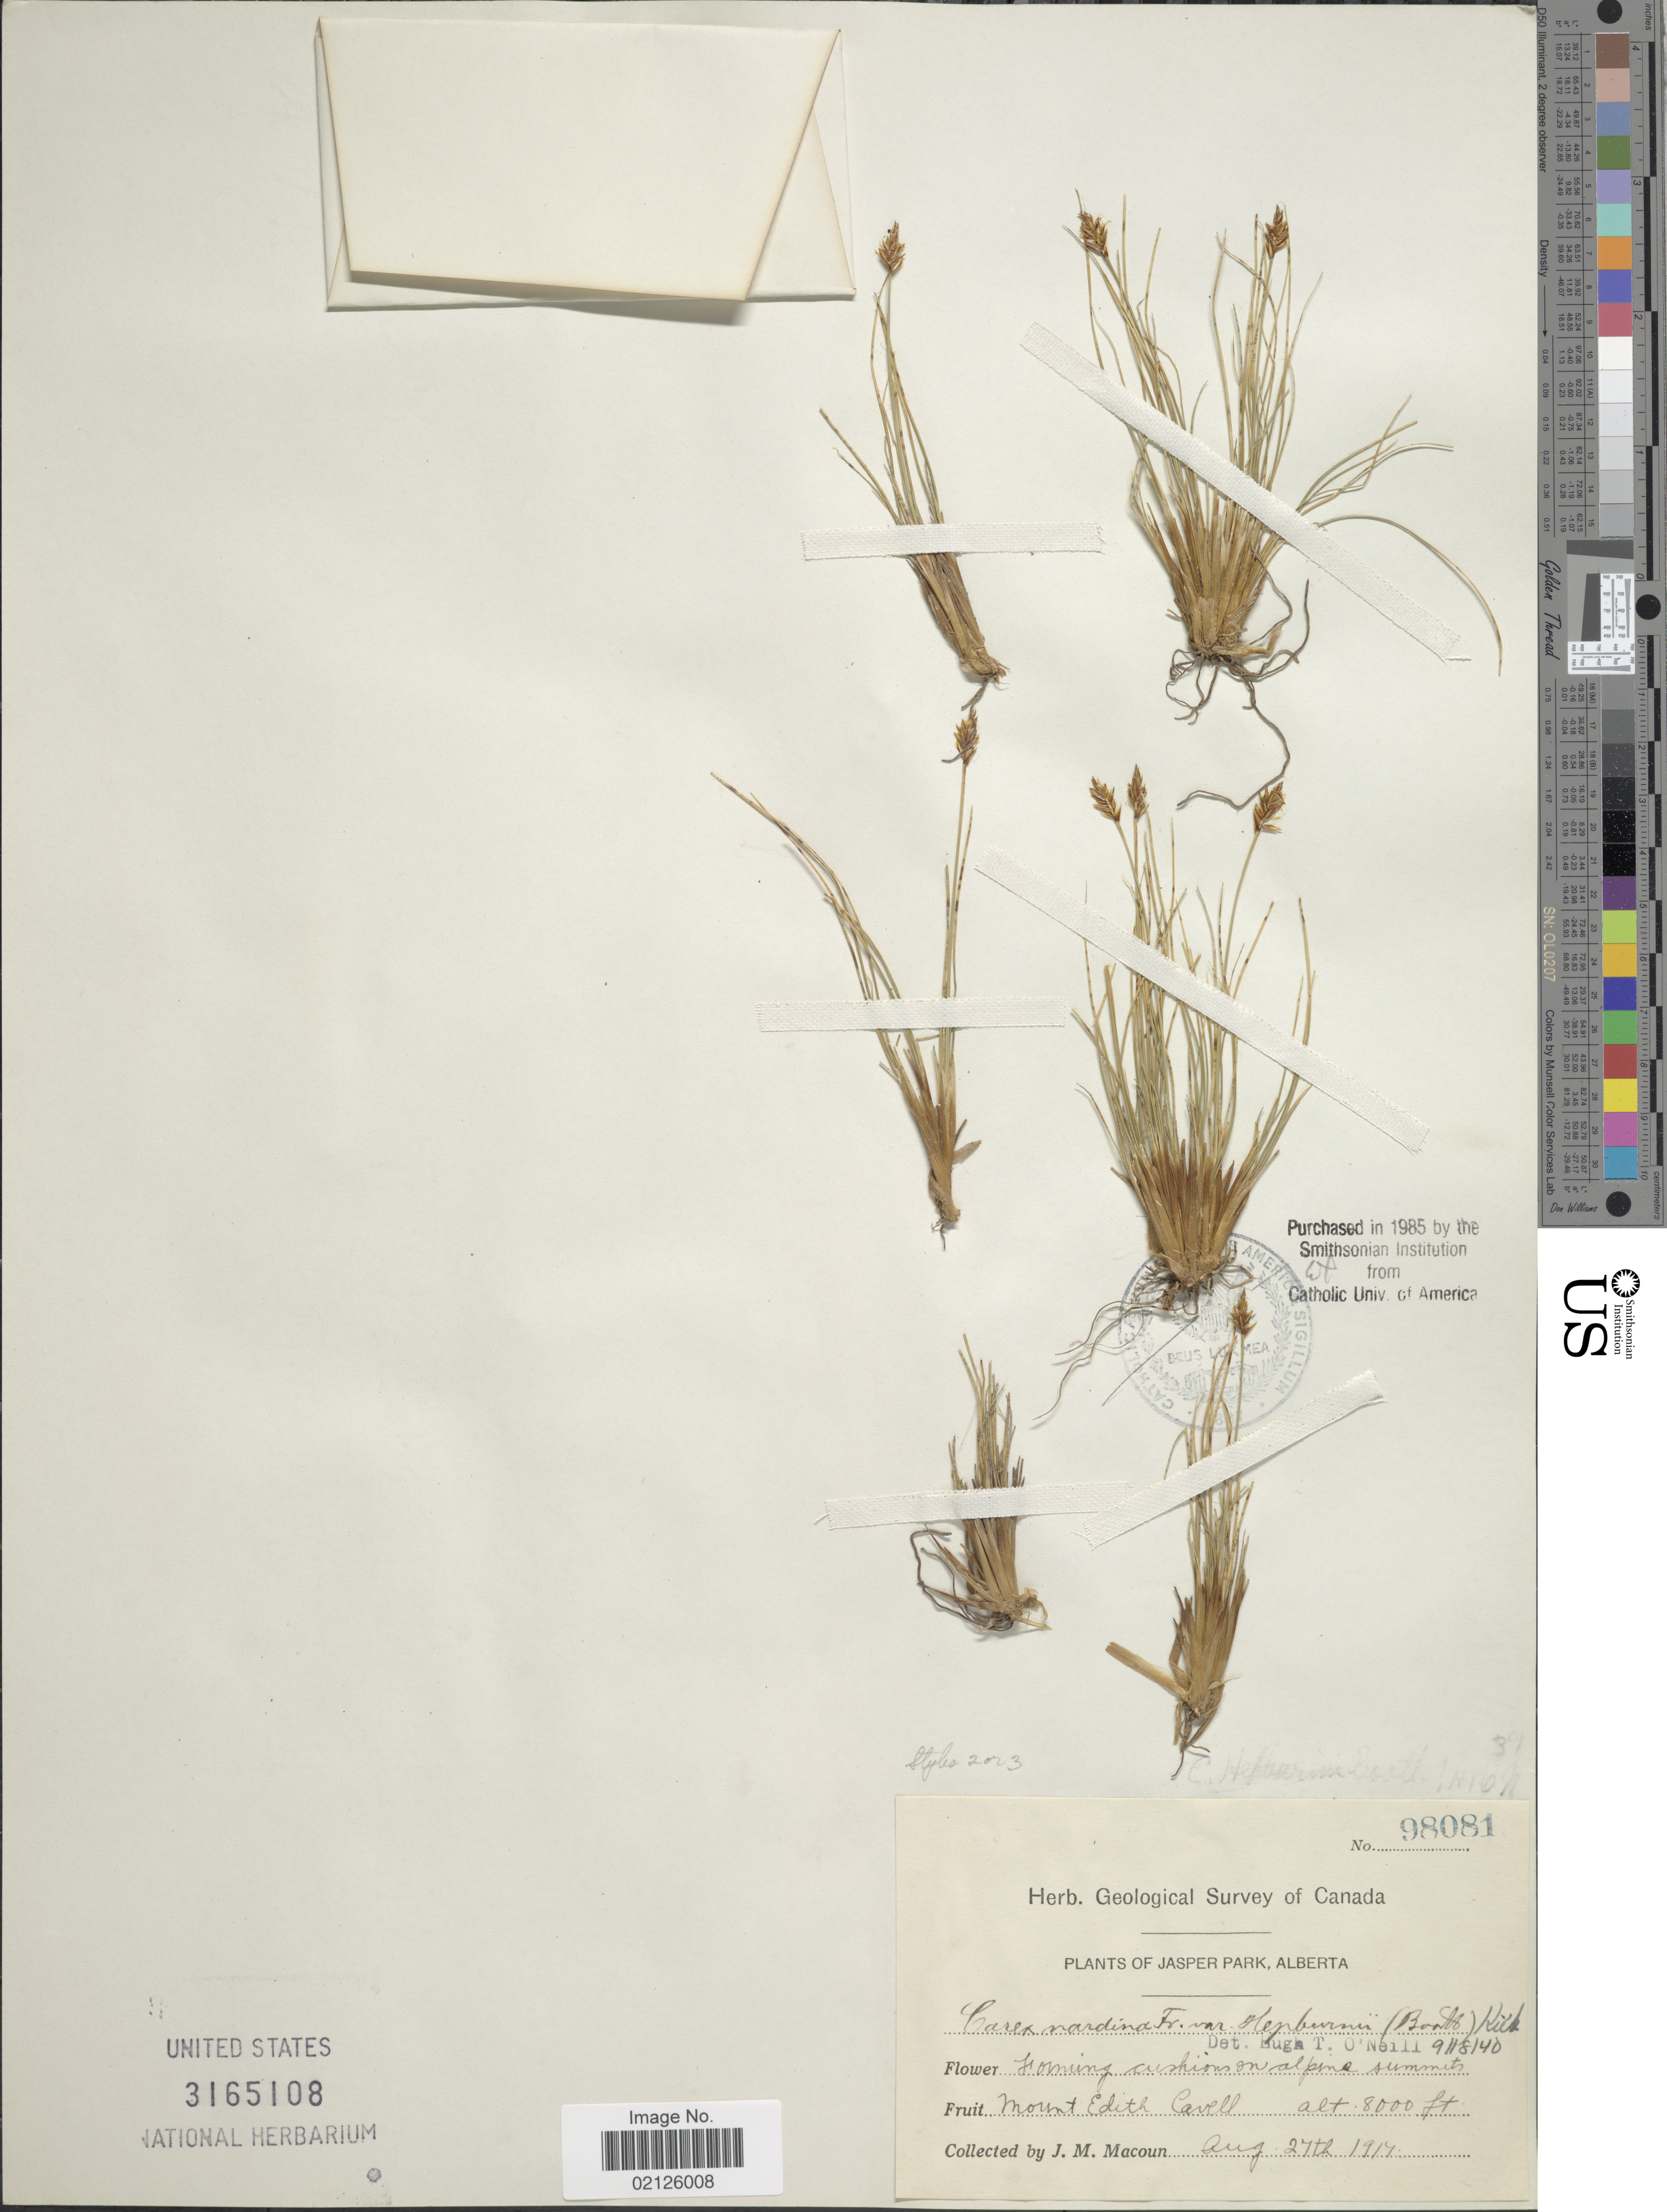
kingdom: Plantae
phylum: Tracheophyta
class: Liliopsida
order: Poales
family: Cyperaceae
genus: Carex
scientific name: Carex nardina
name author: (Hornem.) Fr.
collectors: J. M. Macoun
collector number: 98081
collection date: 1914-08-27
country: Canada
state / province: Alberta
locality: Jasper Park, Forming cushion alpine summits Mount Edith Cavell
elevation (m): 2438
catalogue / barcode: US 3165108